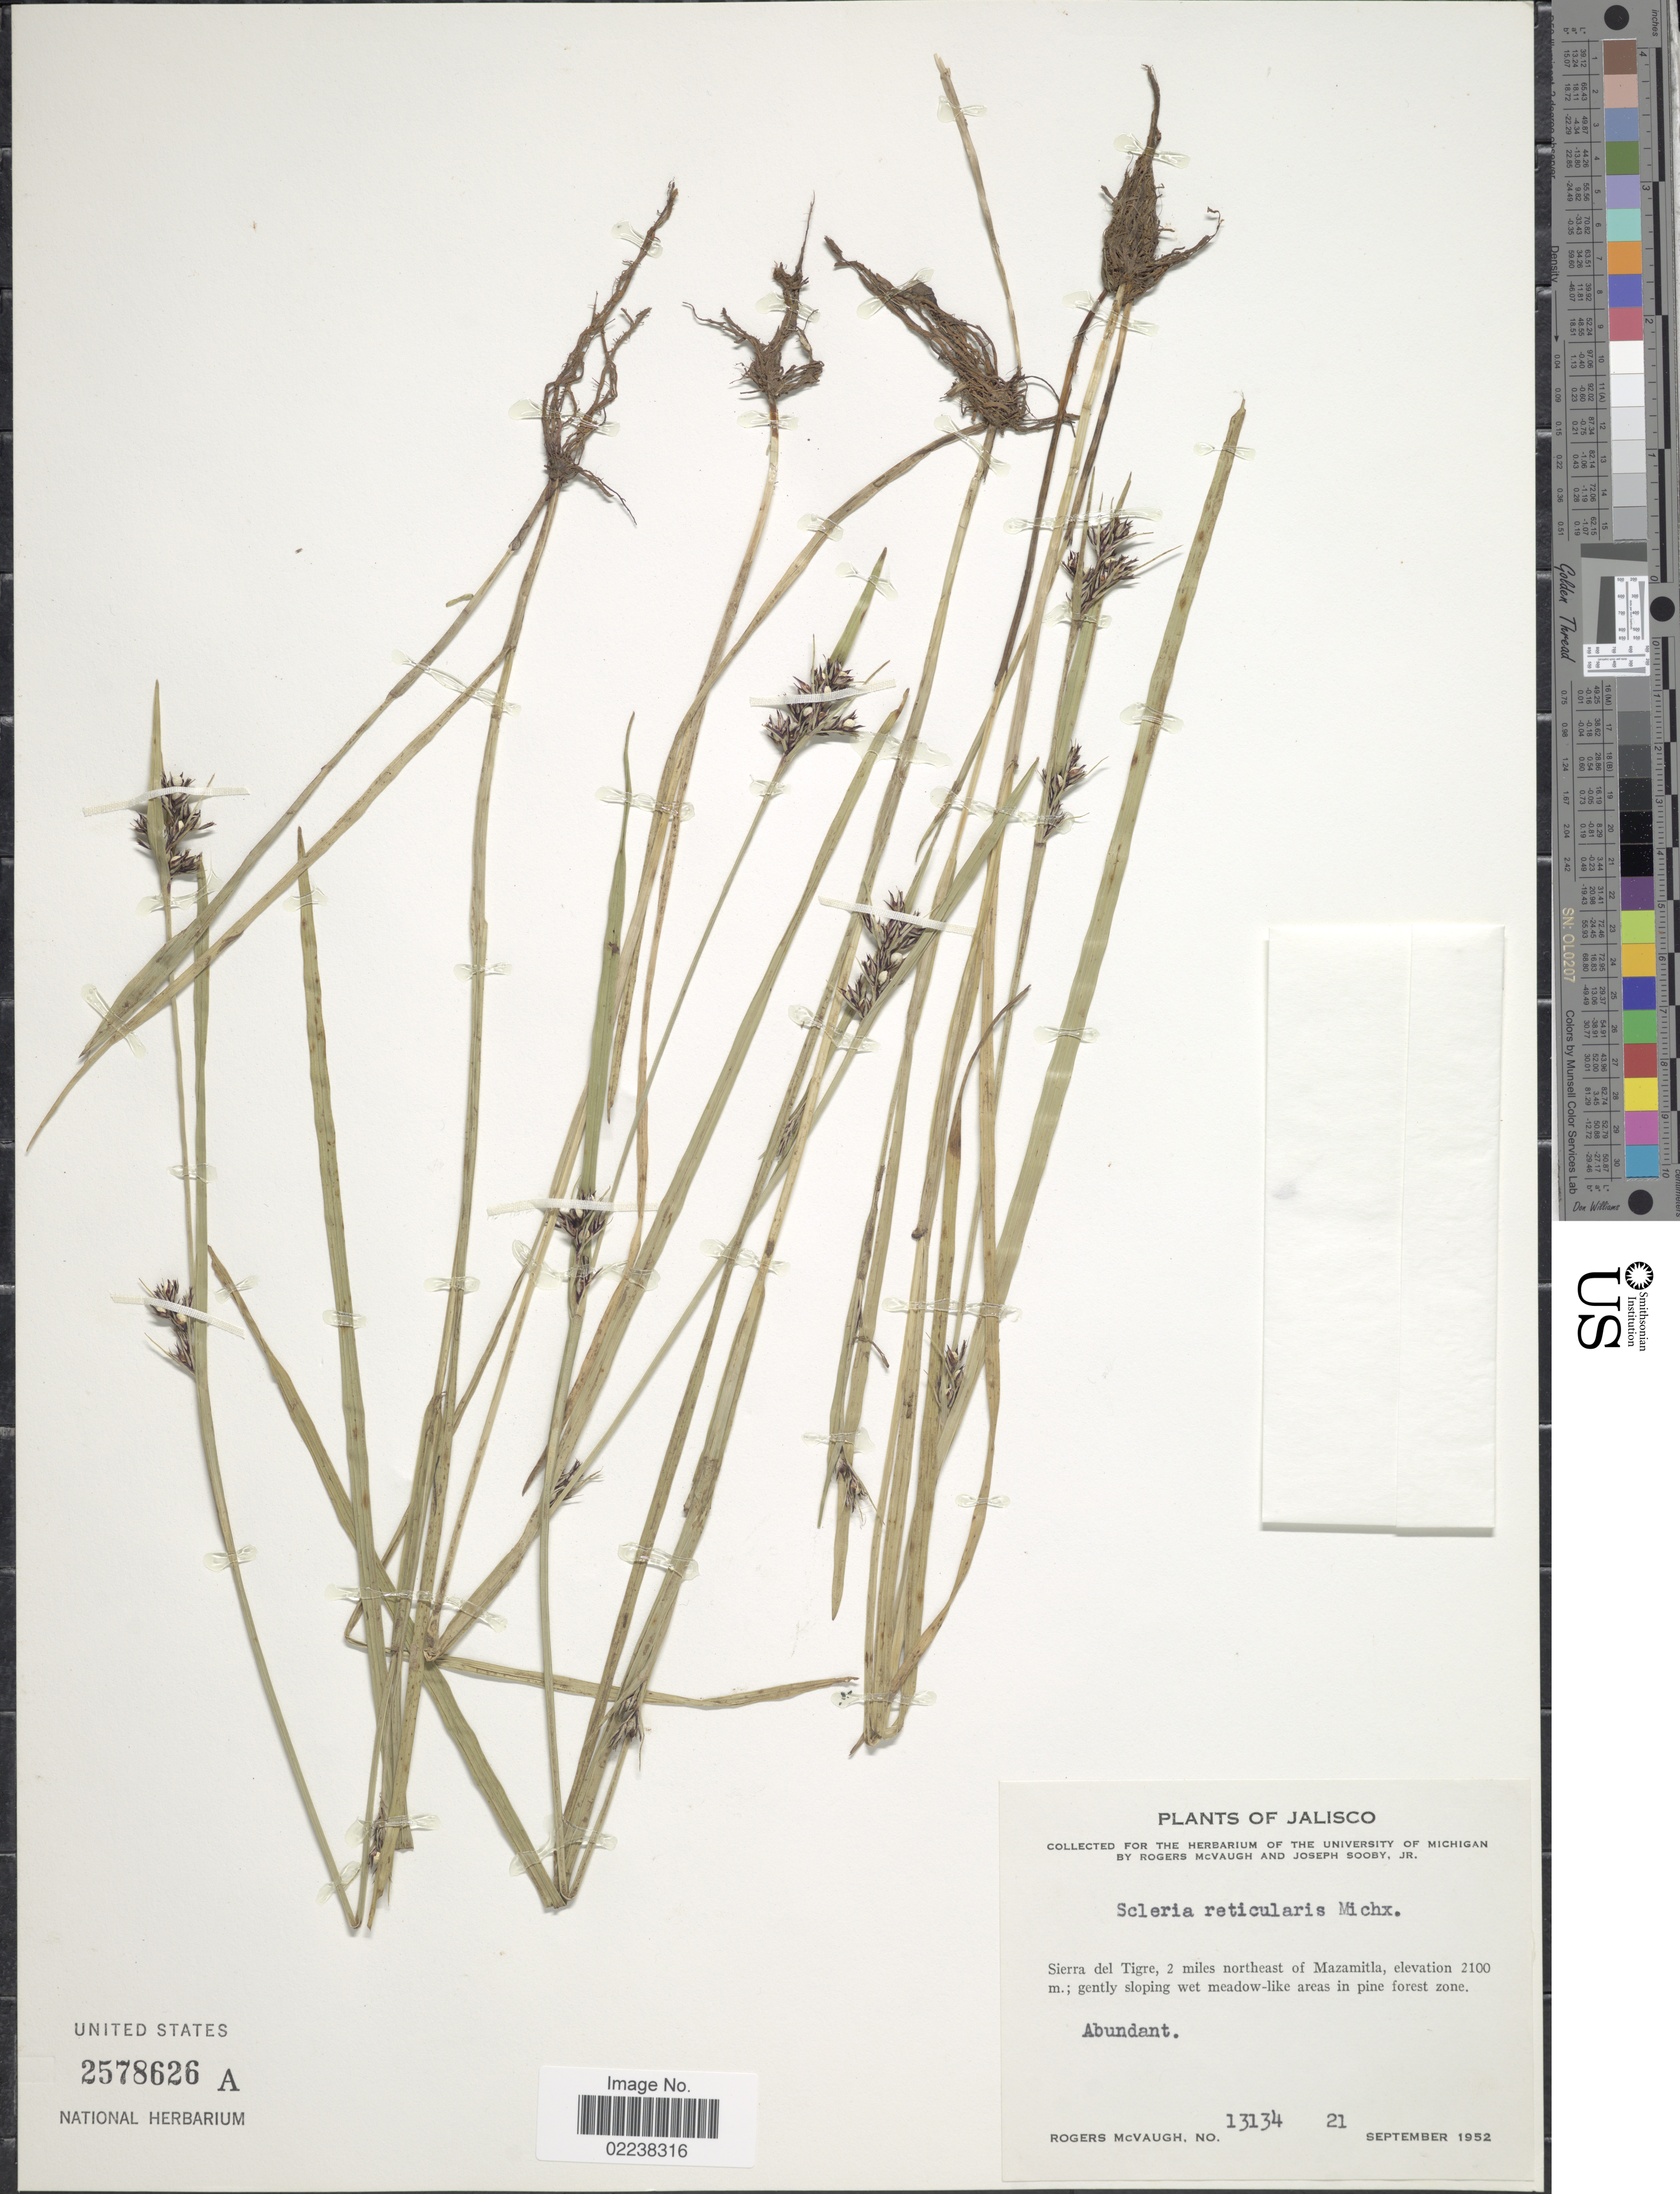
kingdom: Plantae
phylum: Tracheophyta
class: Liliopsida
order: Poales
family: Cyperaceae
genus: Scleria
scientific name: Scleria muehlenbergii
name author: Steud.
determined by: Strong, Mark T., (BOT), Smithsonian Institution - National Museum of Natural History (UNITED STATES)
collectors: R. McVaugh & J. Sooby Jr.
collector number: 13134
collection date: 1952-09-21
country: Mexico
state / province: Jalisco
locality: Sierra del Tigre, 2 miles northeast of Mazamitla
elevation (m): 2100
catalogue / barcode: US 2578626A